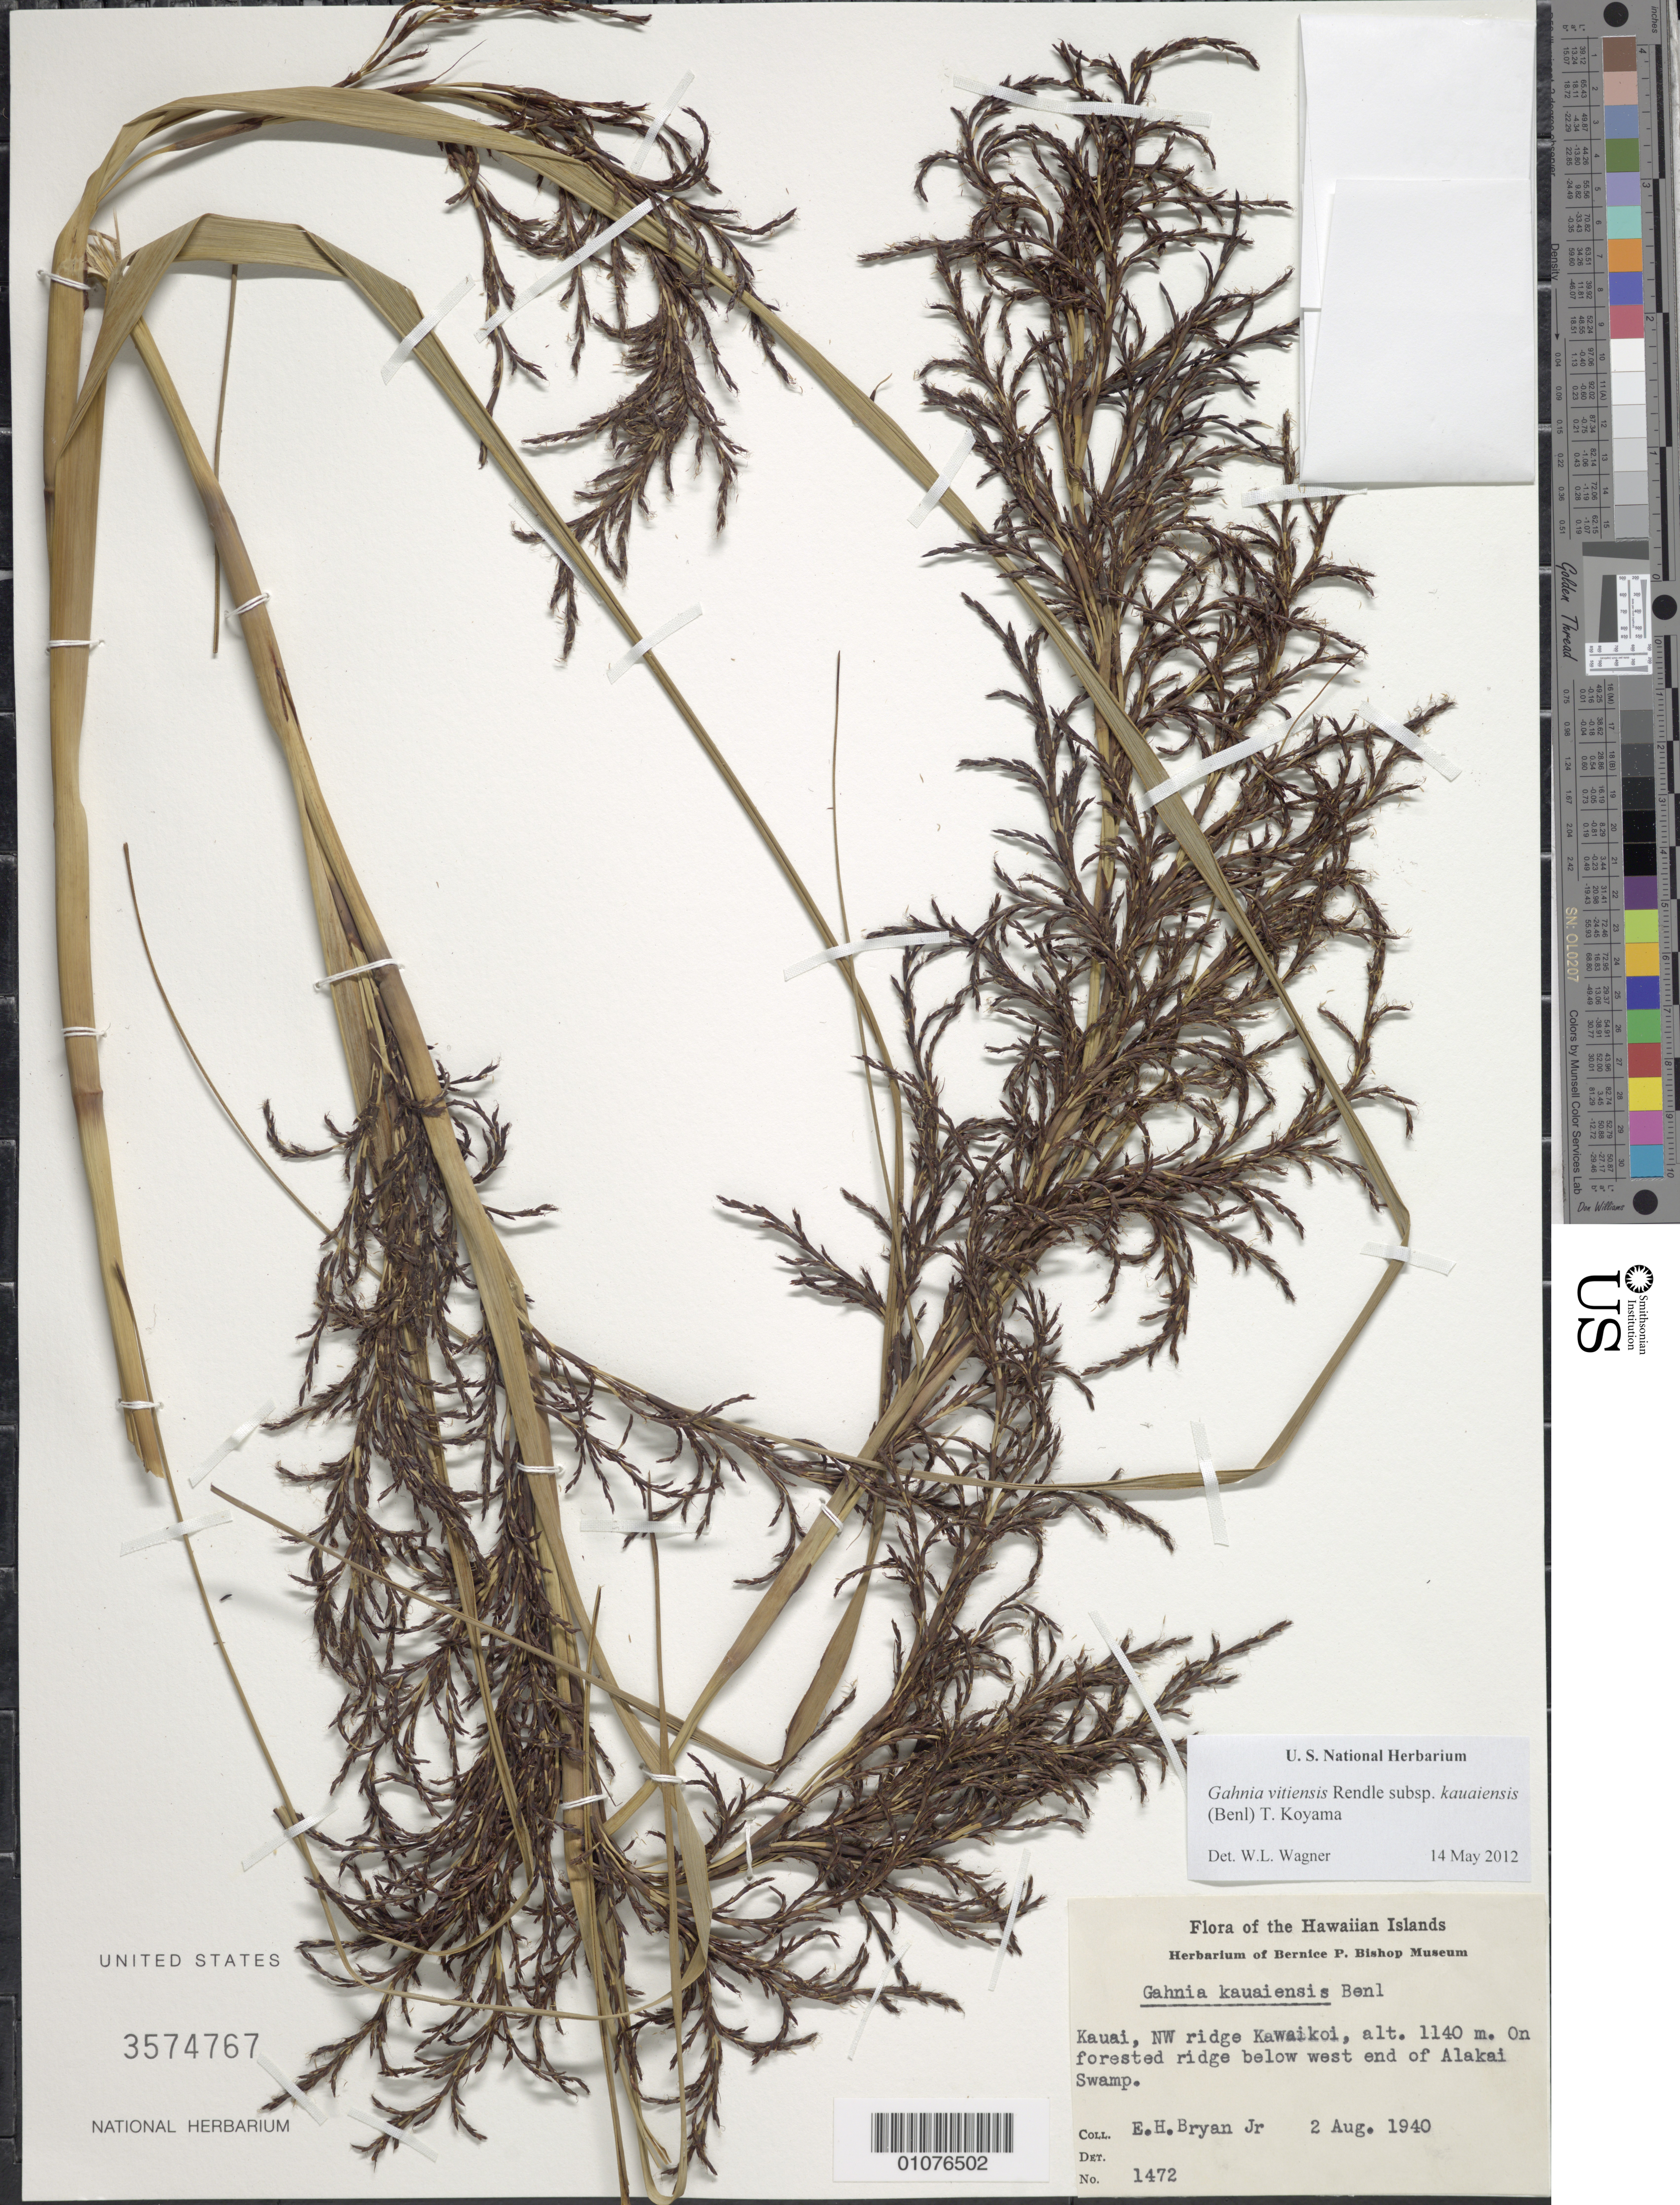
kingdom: Plantae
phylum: Tracheophyta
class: Liliopsida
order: Poales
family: Cyperaceae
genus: Gahnia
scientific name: Gahnia vitiensis subsp. kauaiensis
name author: (Benl) T. Koyama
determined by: Wagner, W. L., (BOT), Smithsonian Institution - National Museum of Natural History (UNITED STATES)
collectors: E. Bryan Jr.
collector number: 1472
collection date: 1940-08-02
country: United States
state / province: Hawaii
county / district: Kauai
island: Kaua'i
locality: Kaua'i, NW ridge Kawaikoi. On forested ridge below west end of Alakai Swamp.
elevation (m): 1140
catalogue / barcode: US 3574767